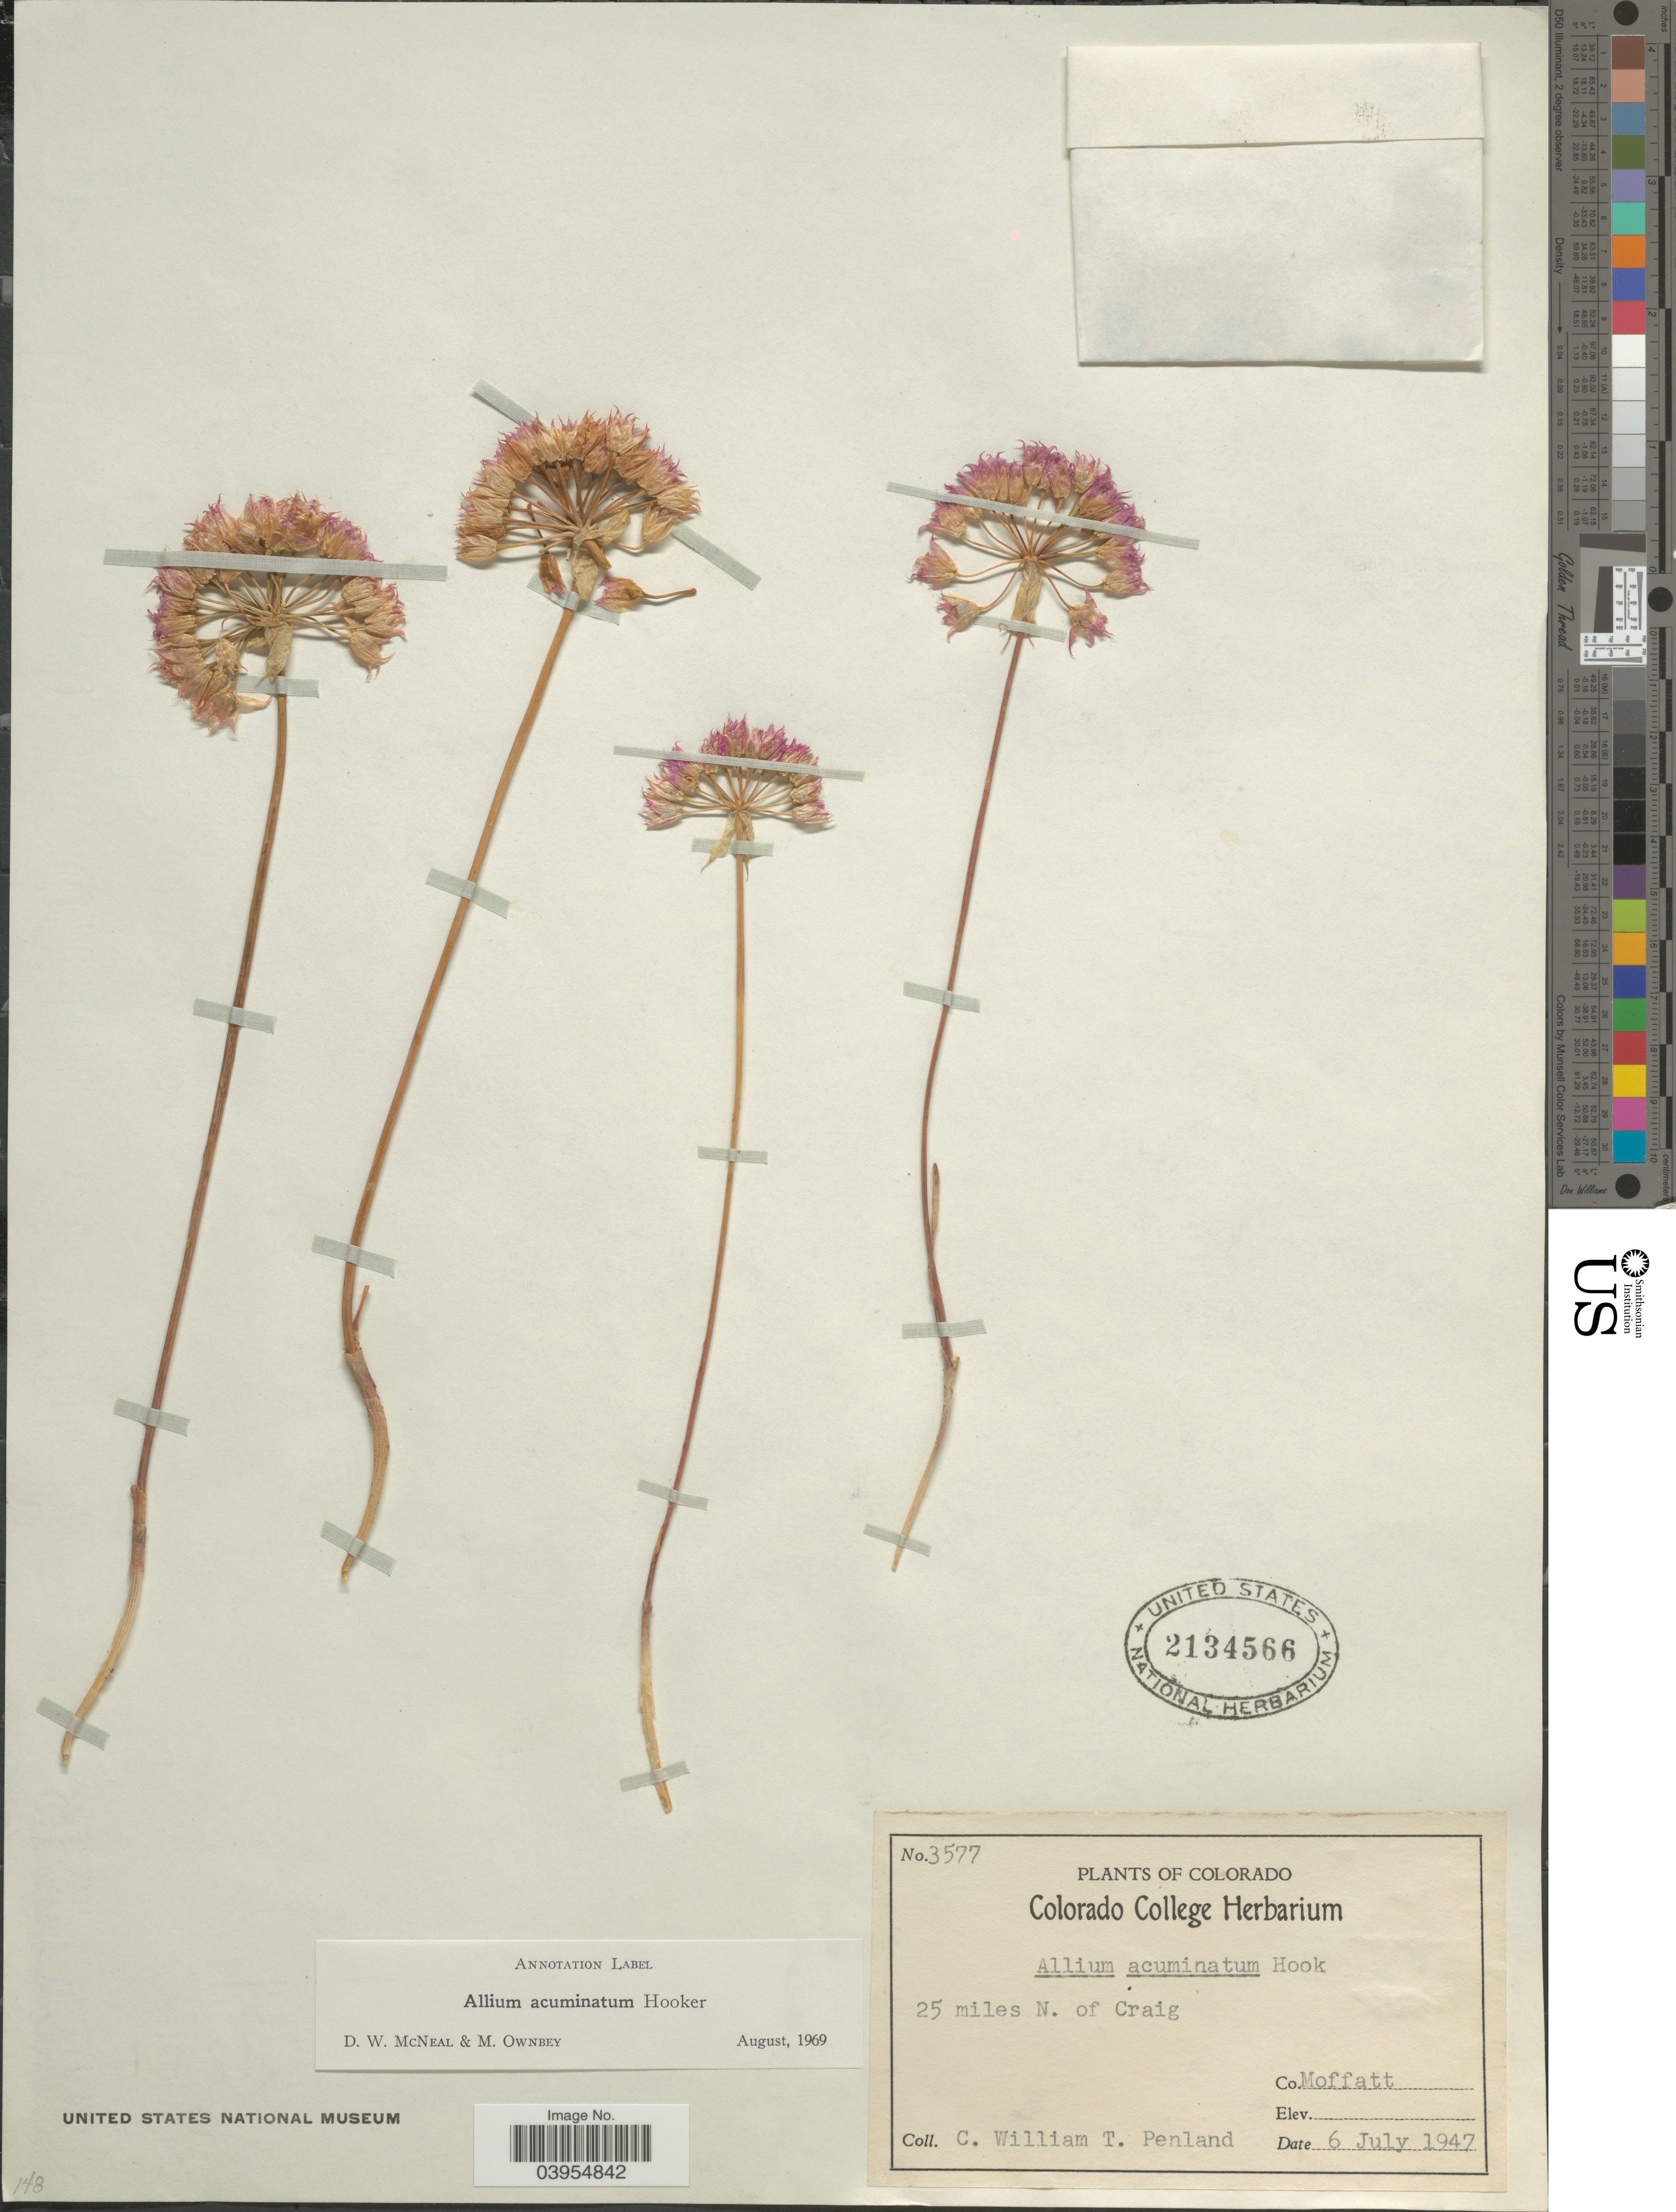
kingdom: Plantae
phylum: Tracheophyta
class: Liliopsida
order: Asparagales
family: Amaryllidaceae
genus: Allium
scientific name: Allium acuminatum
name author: Hook.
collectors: C. W. Penland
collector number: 3577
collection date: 1947-07-06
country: United States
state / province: Colorado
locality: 25 miles N. of Craig. Co. Moffatt.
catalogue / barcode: US 2134566